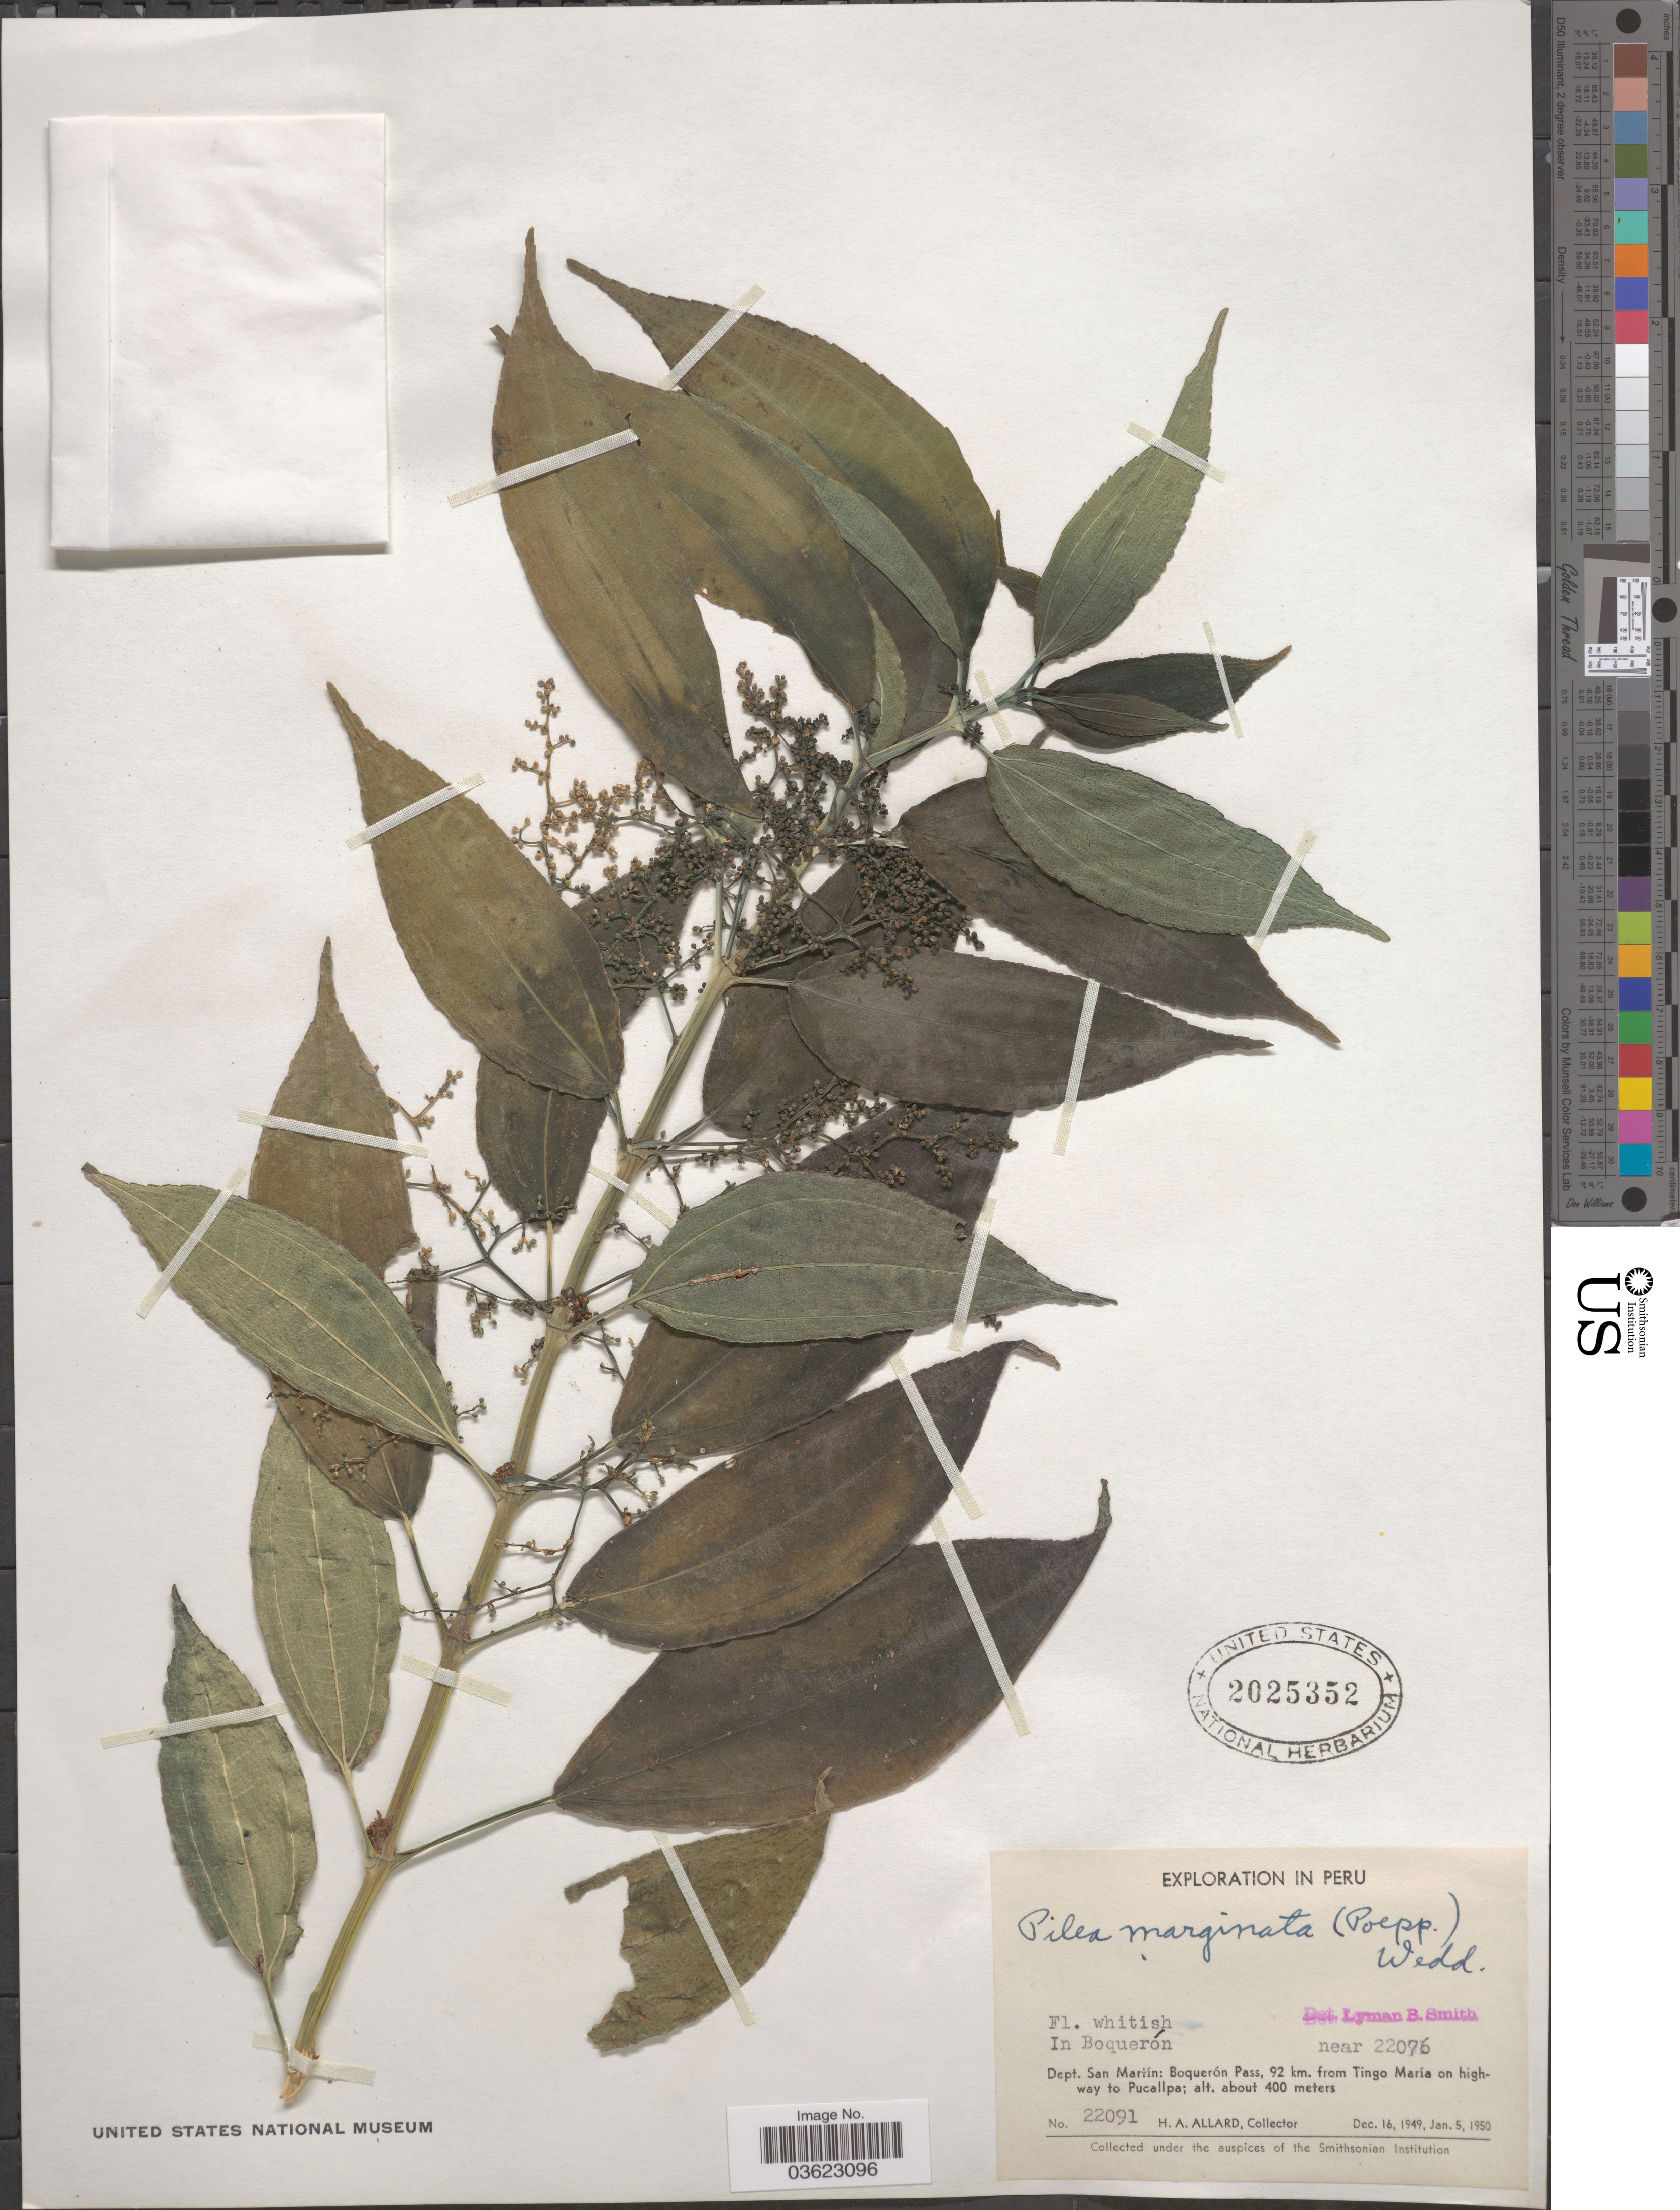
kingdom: Plantae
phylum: Tracheophyta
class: Magnoliopsida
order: Rosales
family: Urticaceae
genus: Pilea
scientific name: Pilea marginata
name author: Wedd.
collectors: H. A. Allard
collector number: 22091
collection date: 1949-12-16/1950-01-05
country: Peru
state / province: San Martín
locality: In Boquerón. Dept. San Martín: Boquerón Pass, 92 km. from Tingo María on highway to Pucallpa.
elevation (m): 400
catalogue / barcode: US 2025352